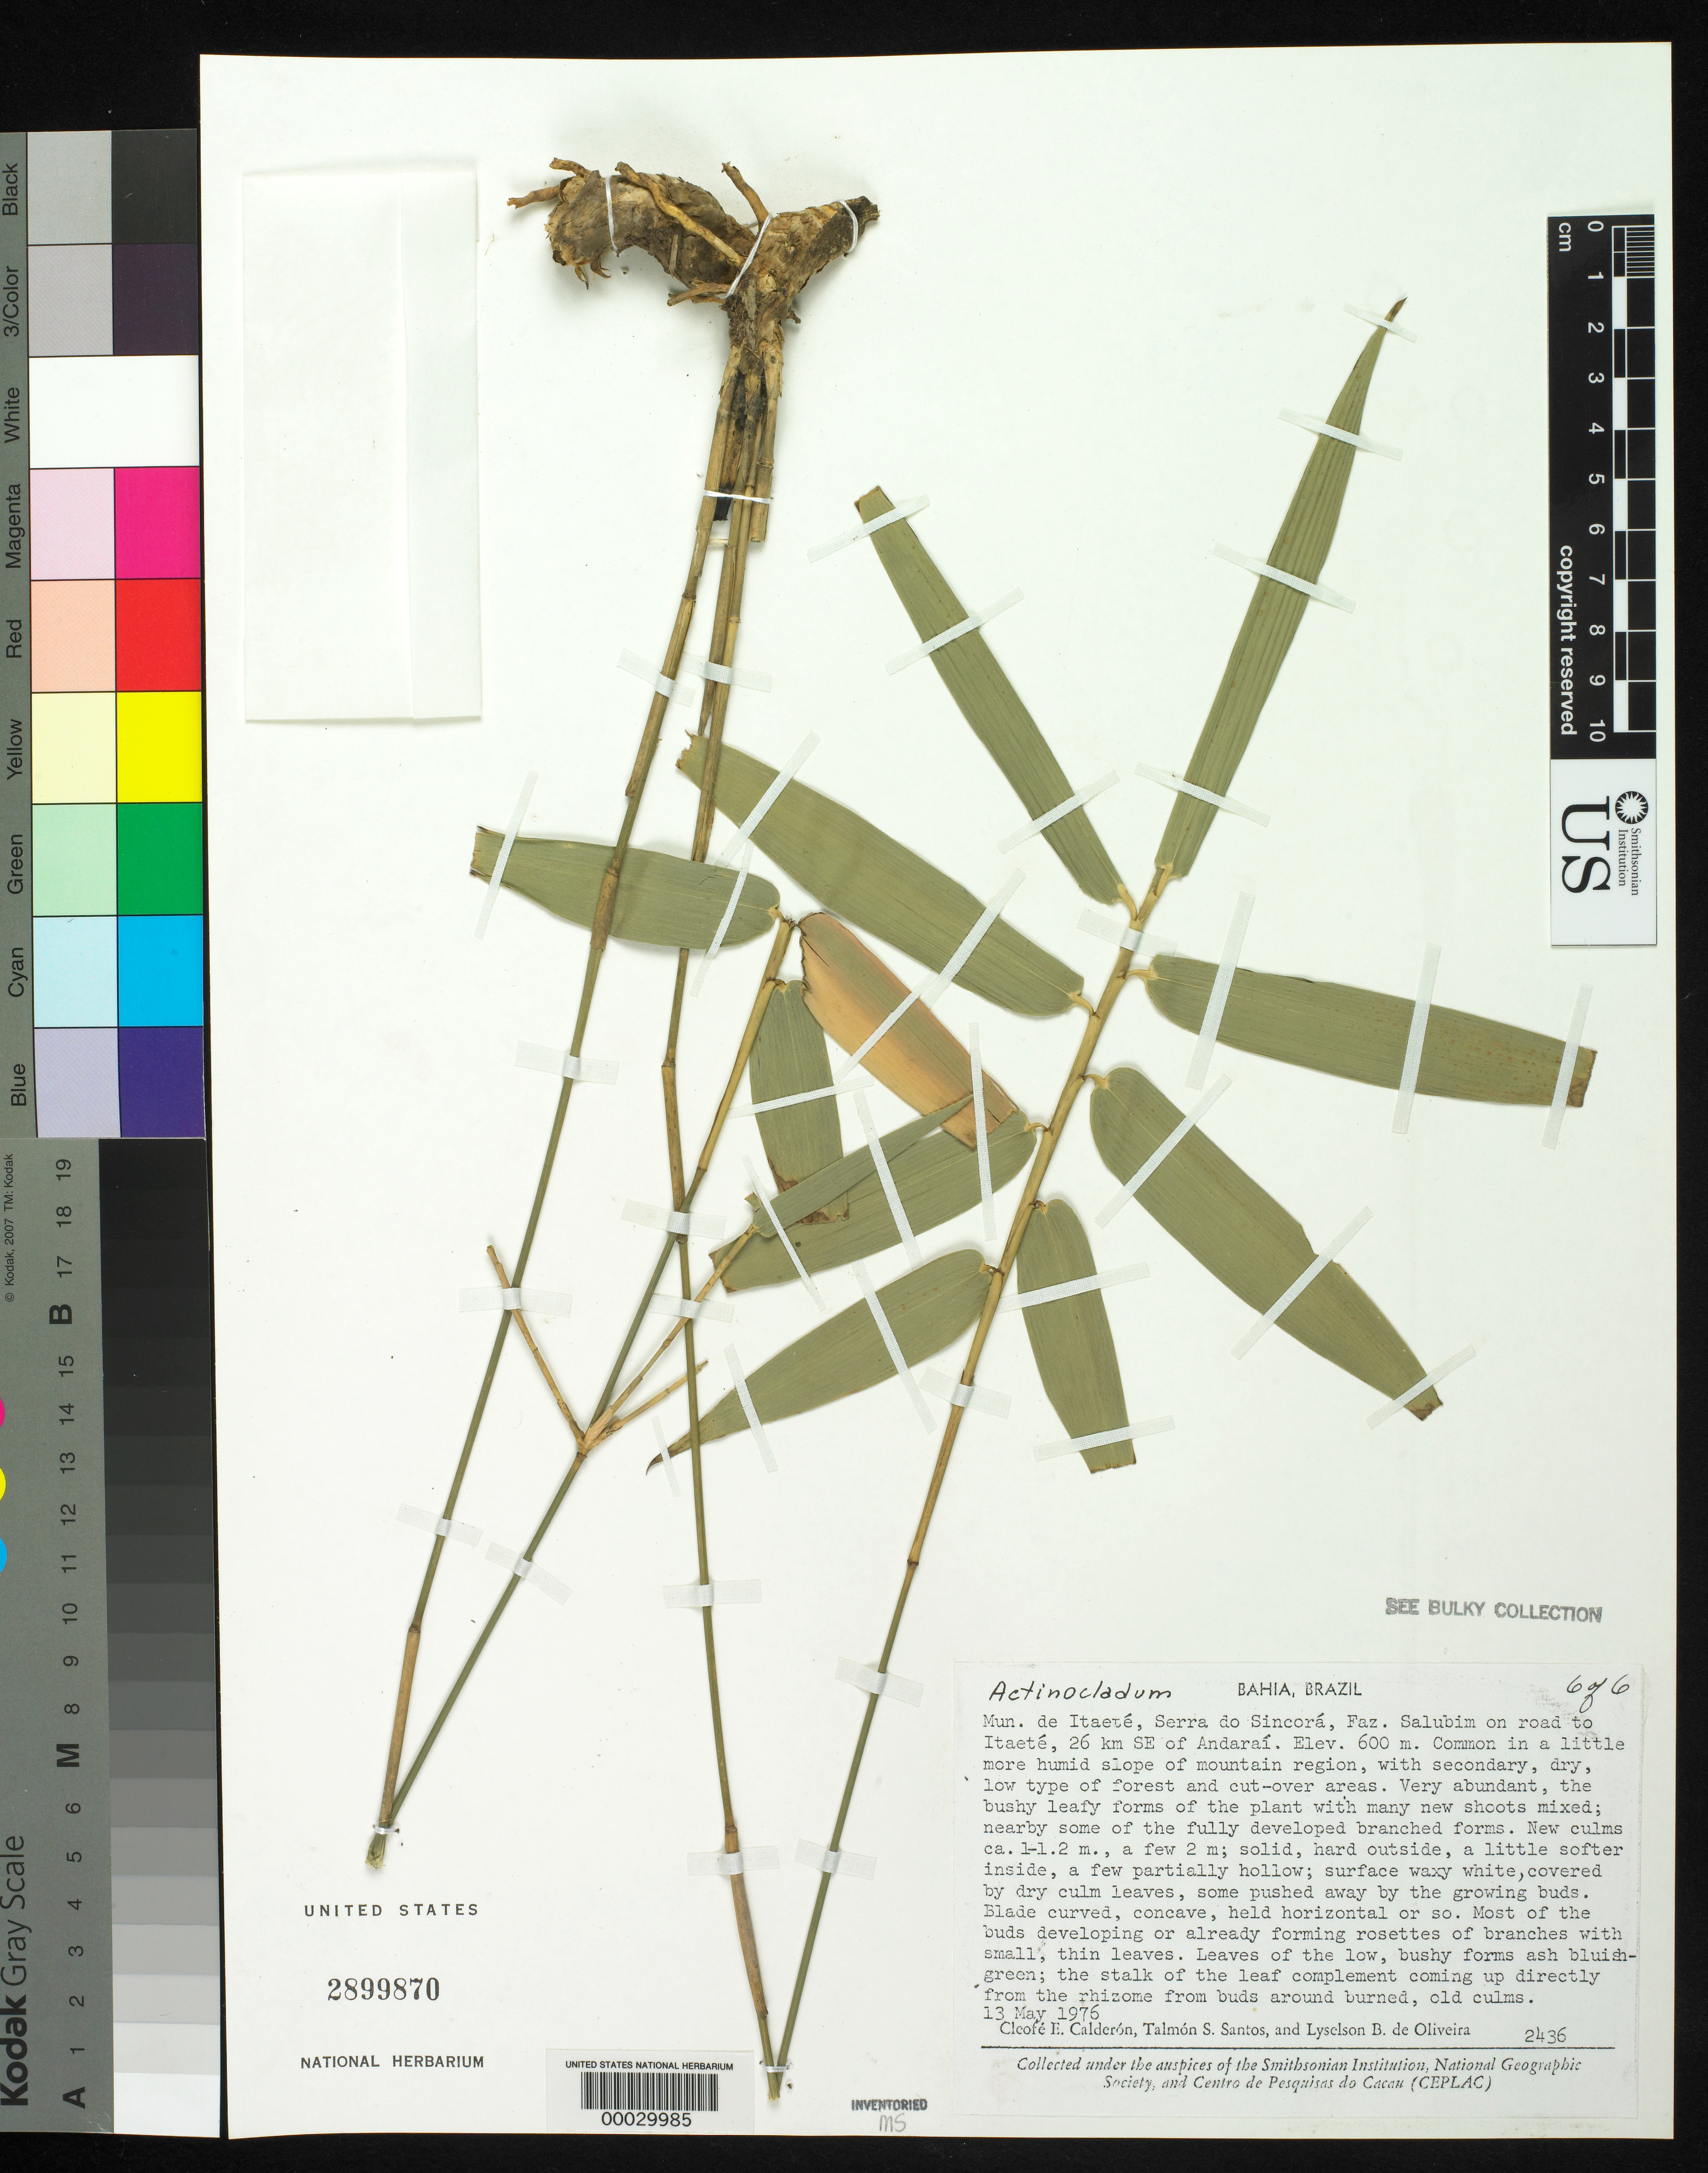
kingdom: Plantae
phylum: Tracheophyta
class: Liliopsida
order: Poales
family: Poaceae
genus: Actinocladum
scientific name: Actinocladum verticillatum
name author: (Nees) McClure ex Soderstr.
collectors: C. E. Calderón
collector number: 2436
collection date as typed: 13 May 1976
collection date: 1976-05-13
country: Brazil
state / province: Bahia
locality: Serra do sincora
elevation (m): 600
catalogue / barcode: US 2899870